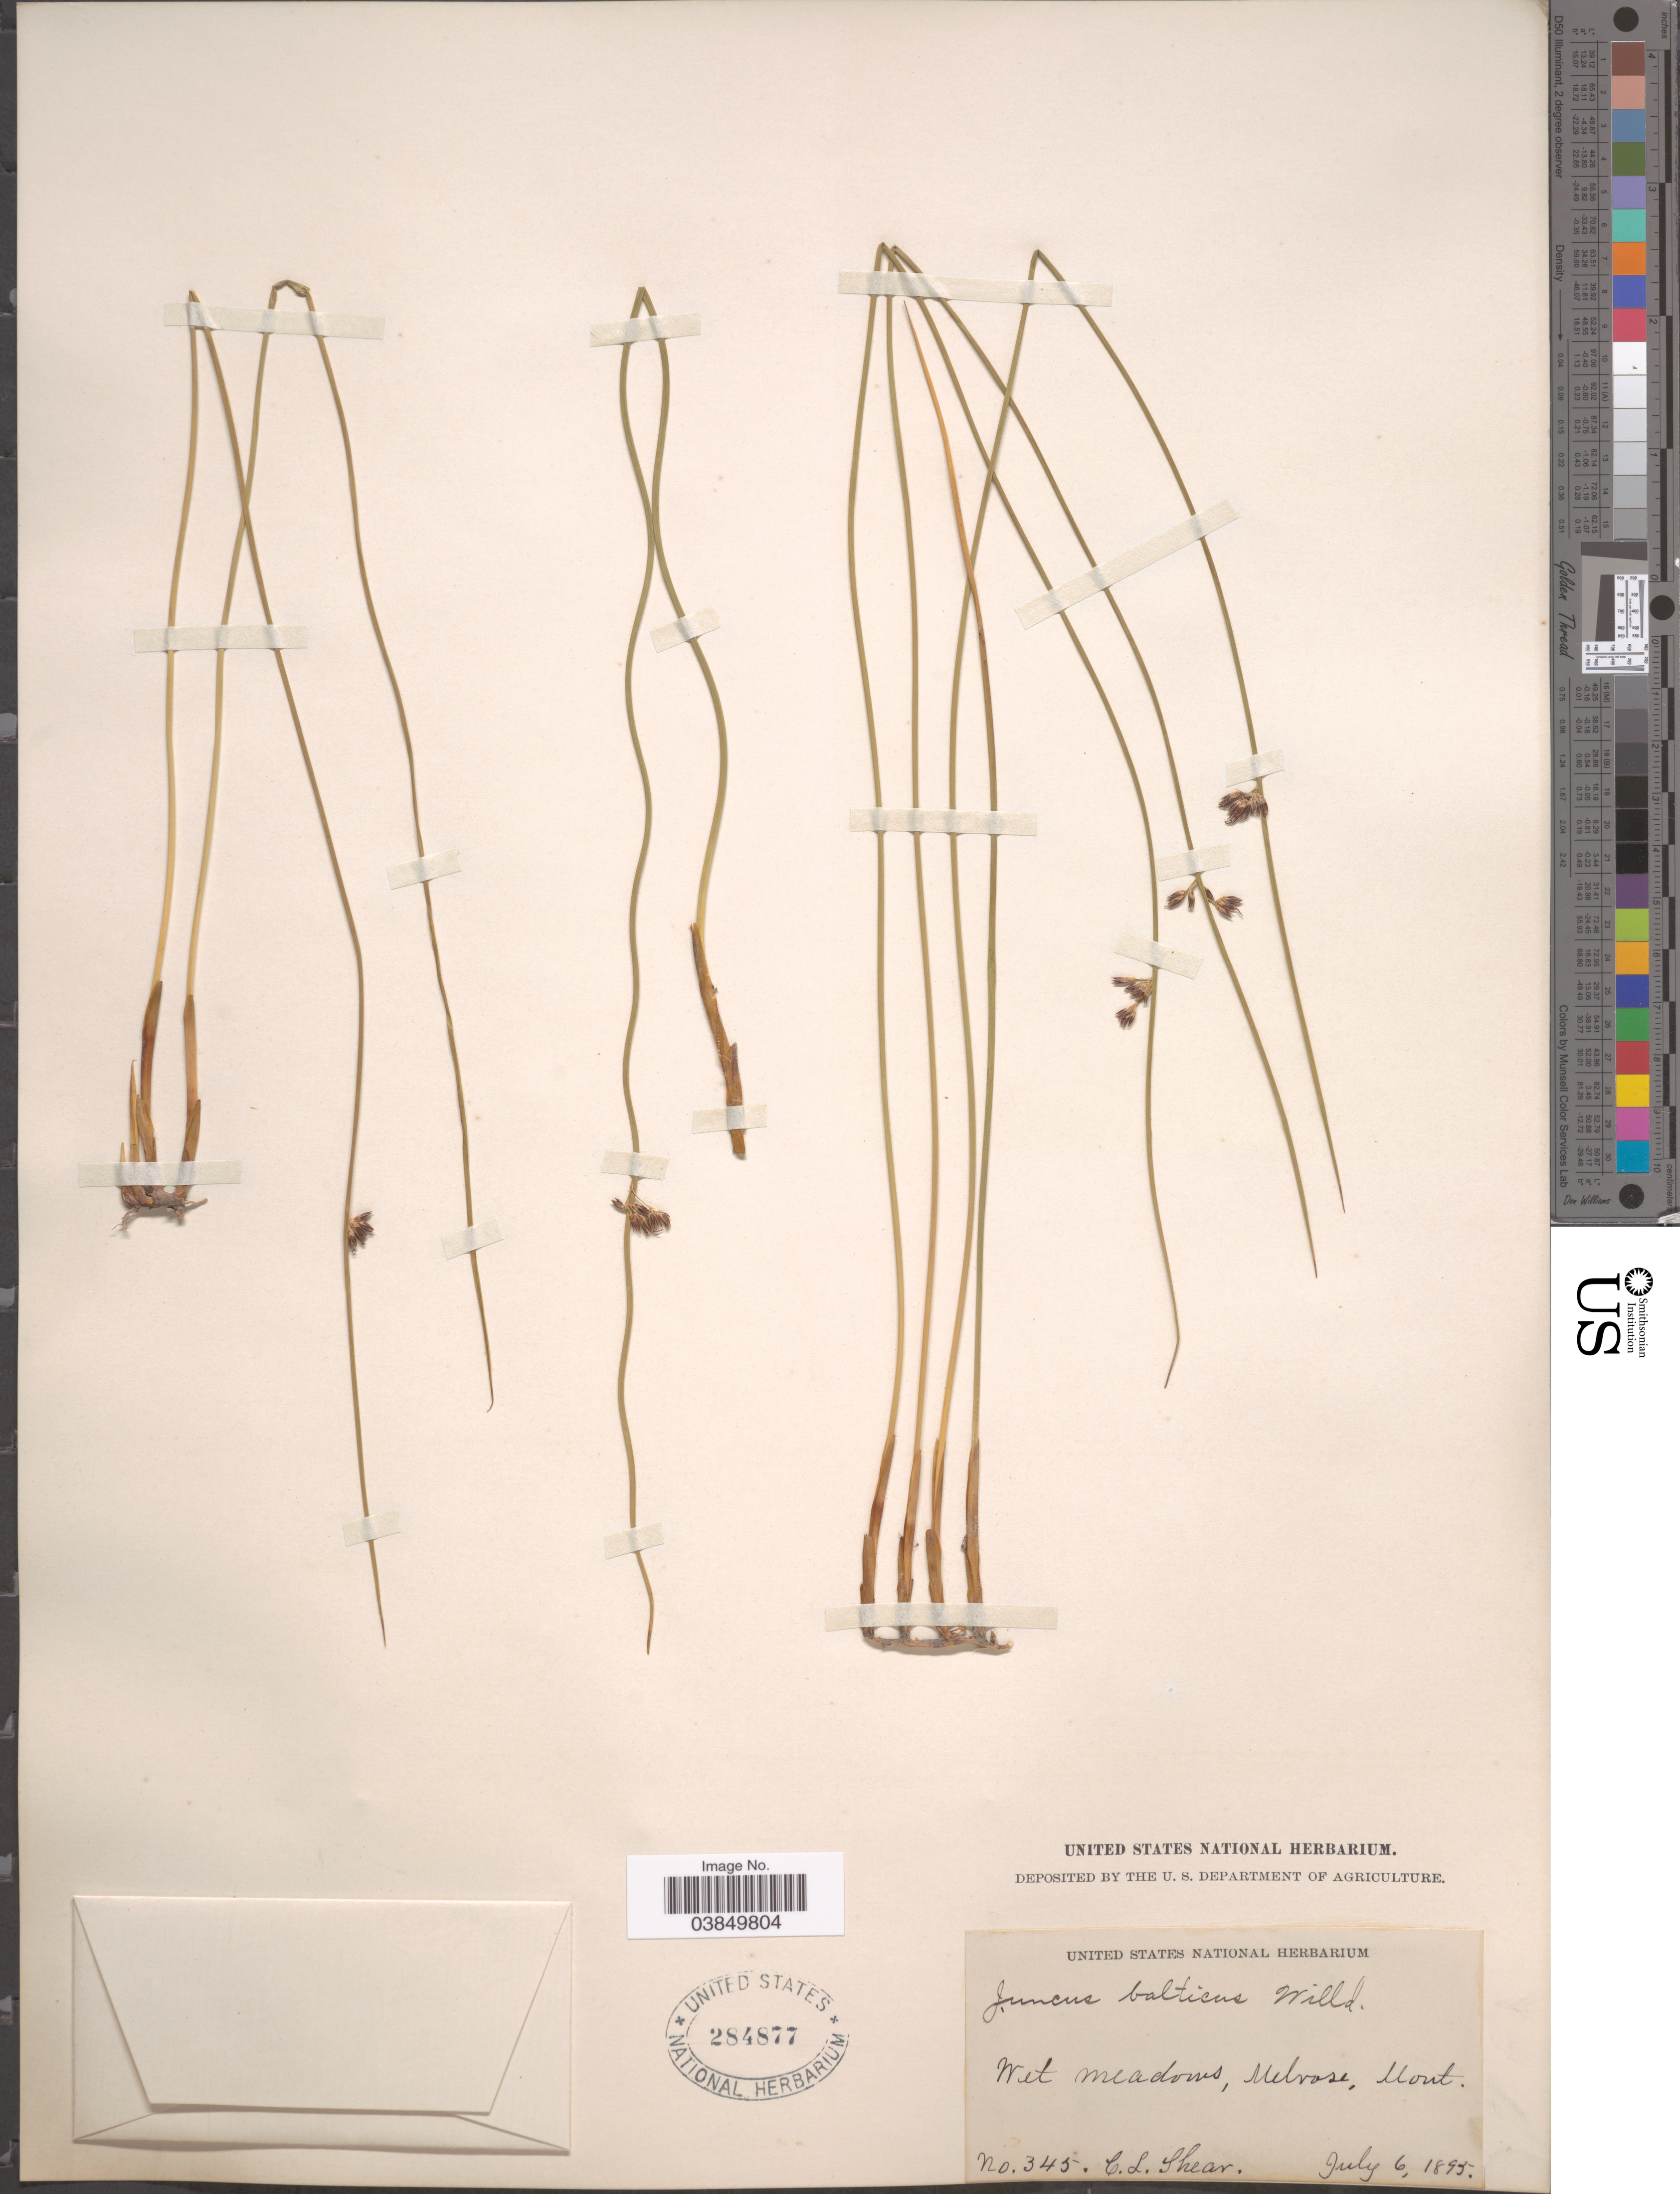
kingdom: Plantae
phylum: Tracheophyta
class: Liliopsida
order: Poales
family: Juncaceae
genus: Juncus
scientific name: Juncus balticus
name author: Willd.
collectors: C. L. Shear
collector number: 345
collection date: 1895-07-06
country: United States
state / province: Montana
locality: Wet meadows, Melrose.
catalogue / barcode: US 284877